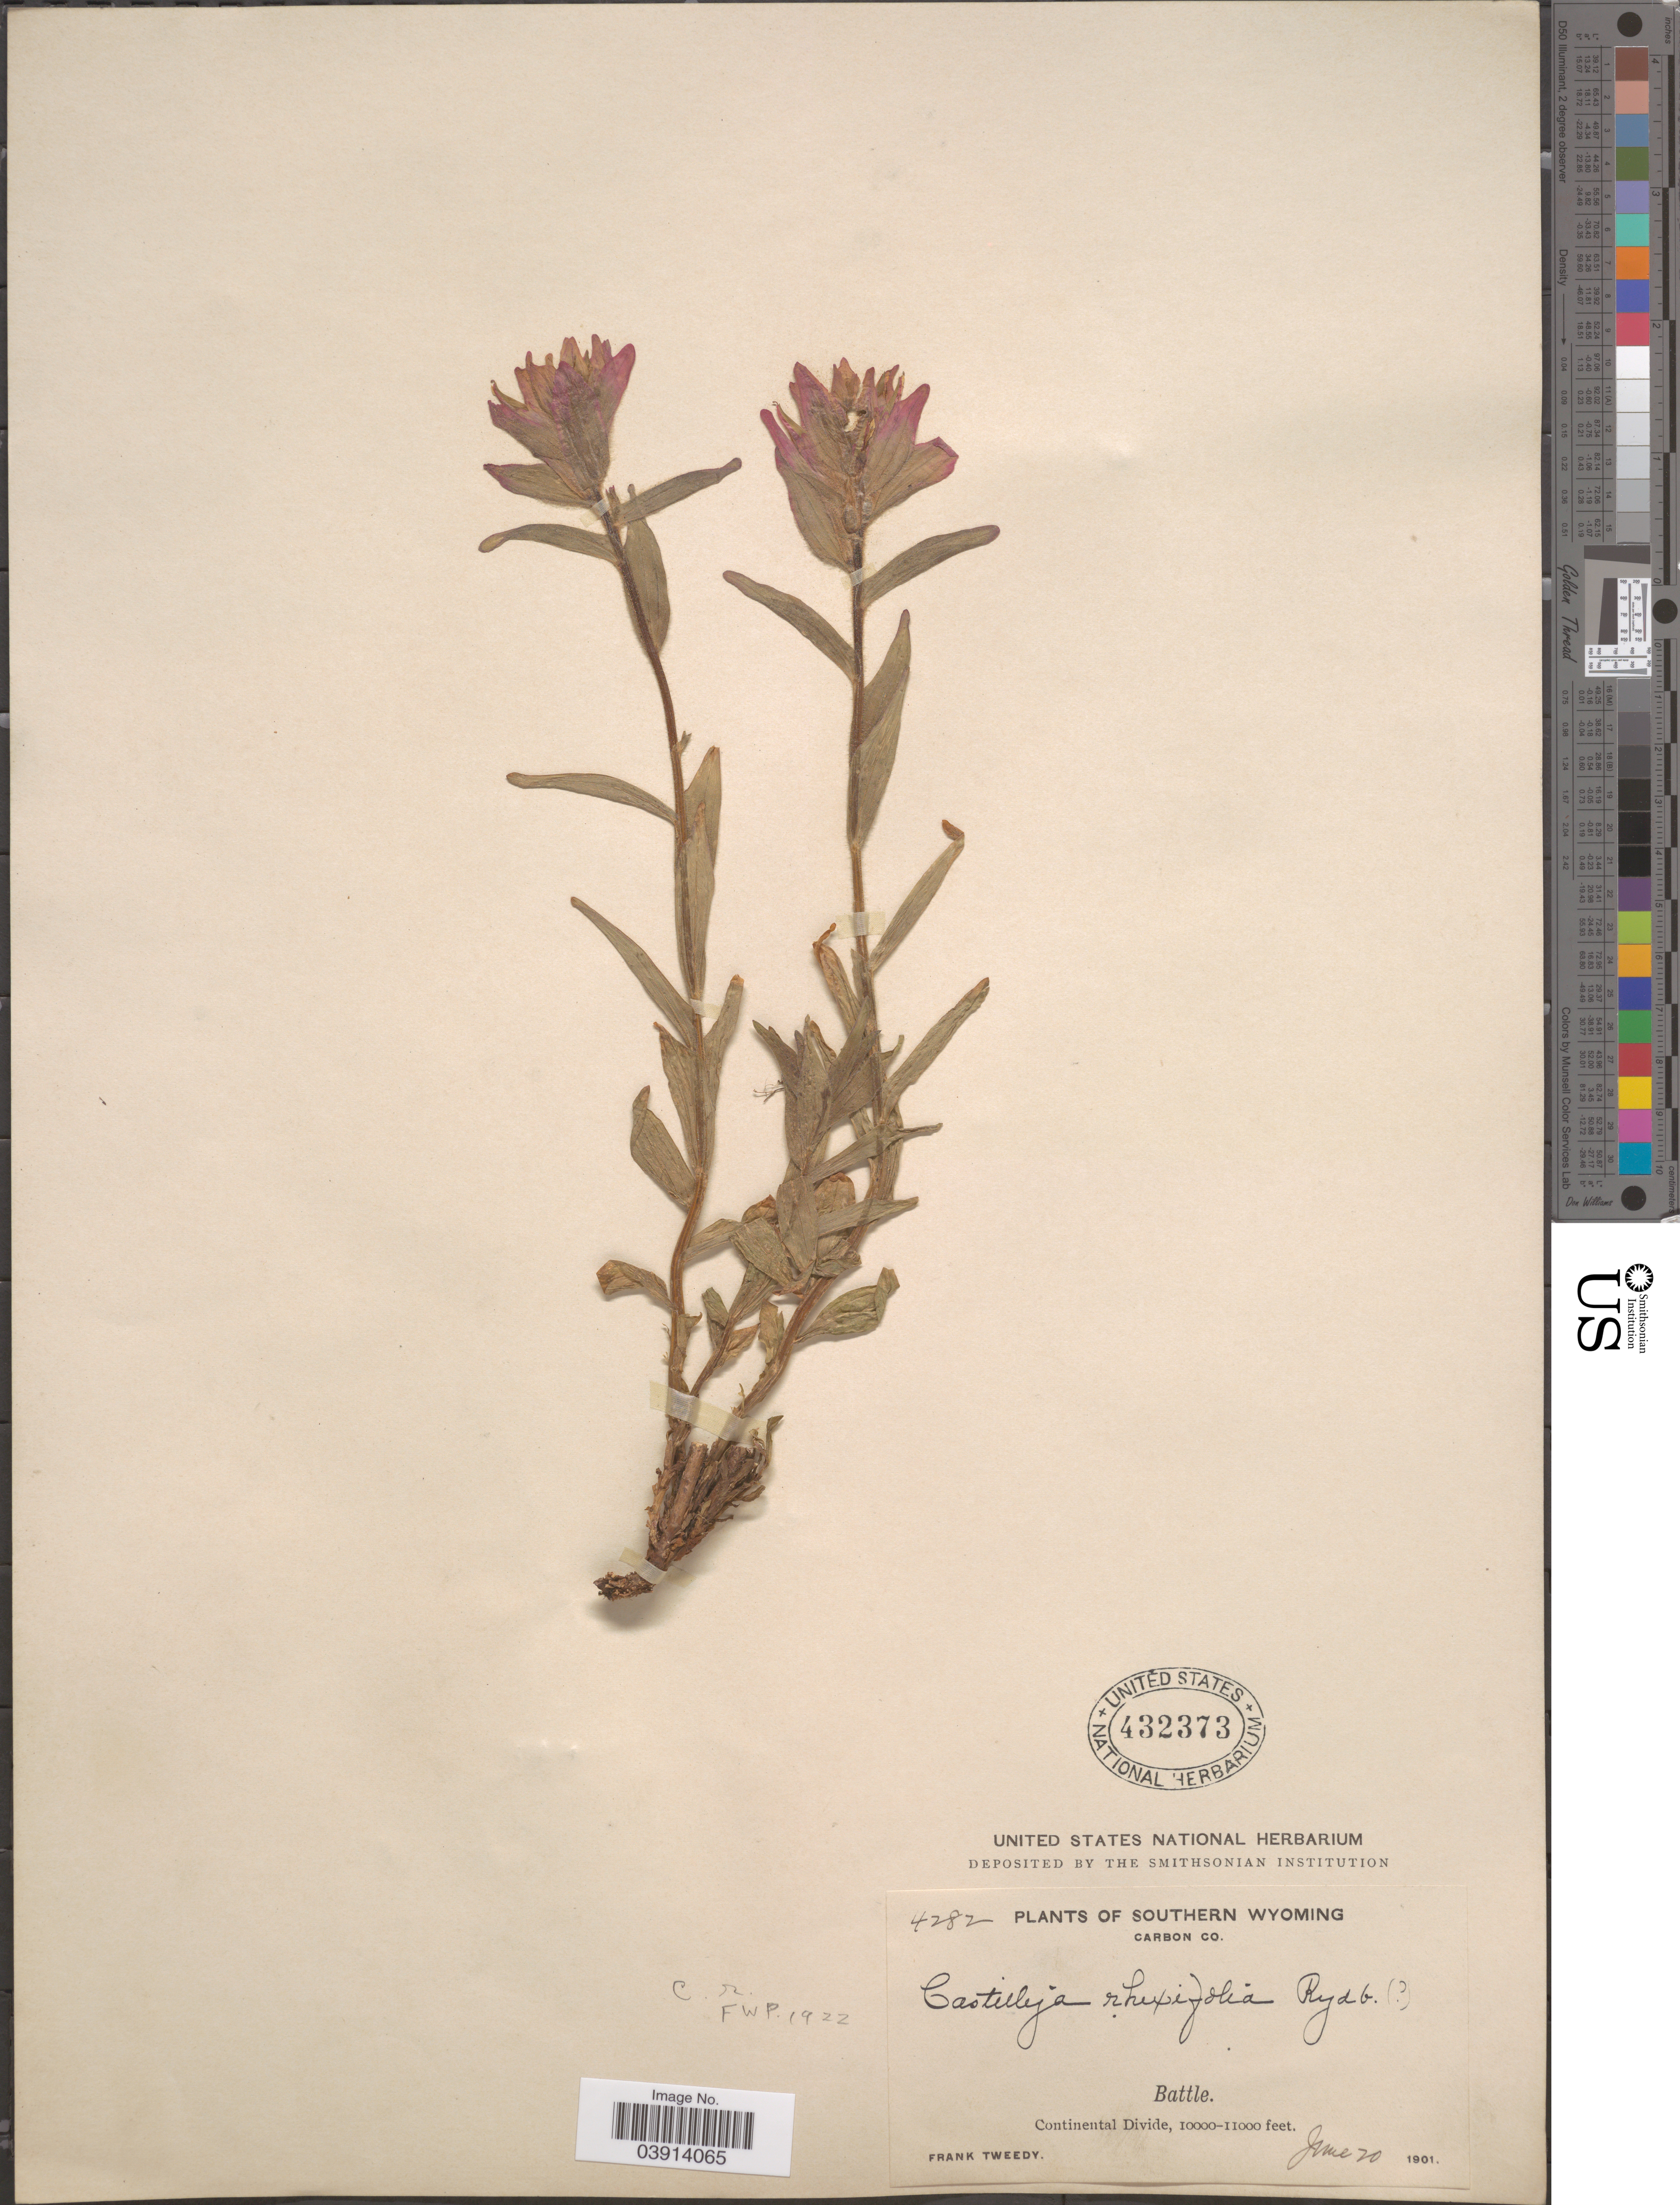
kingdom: Plantae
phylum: Tracheophyta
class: Magnoliopsida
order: Lamiales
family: Orobanchaceae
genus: Castilleja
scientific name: Castilleja rhexiifolia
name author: Rydb.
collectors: F. Tweedy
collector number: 4282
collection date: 1901-06-20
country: United States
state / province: Wyoming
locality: Southern Wyoming. Carbon Co. Battle. Continental Divide.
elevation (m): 3048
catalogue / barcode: US 432373